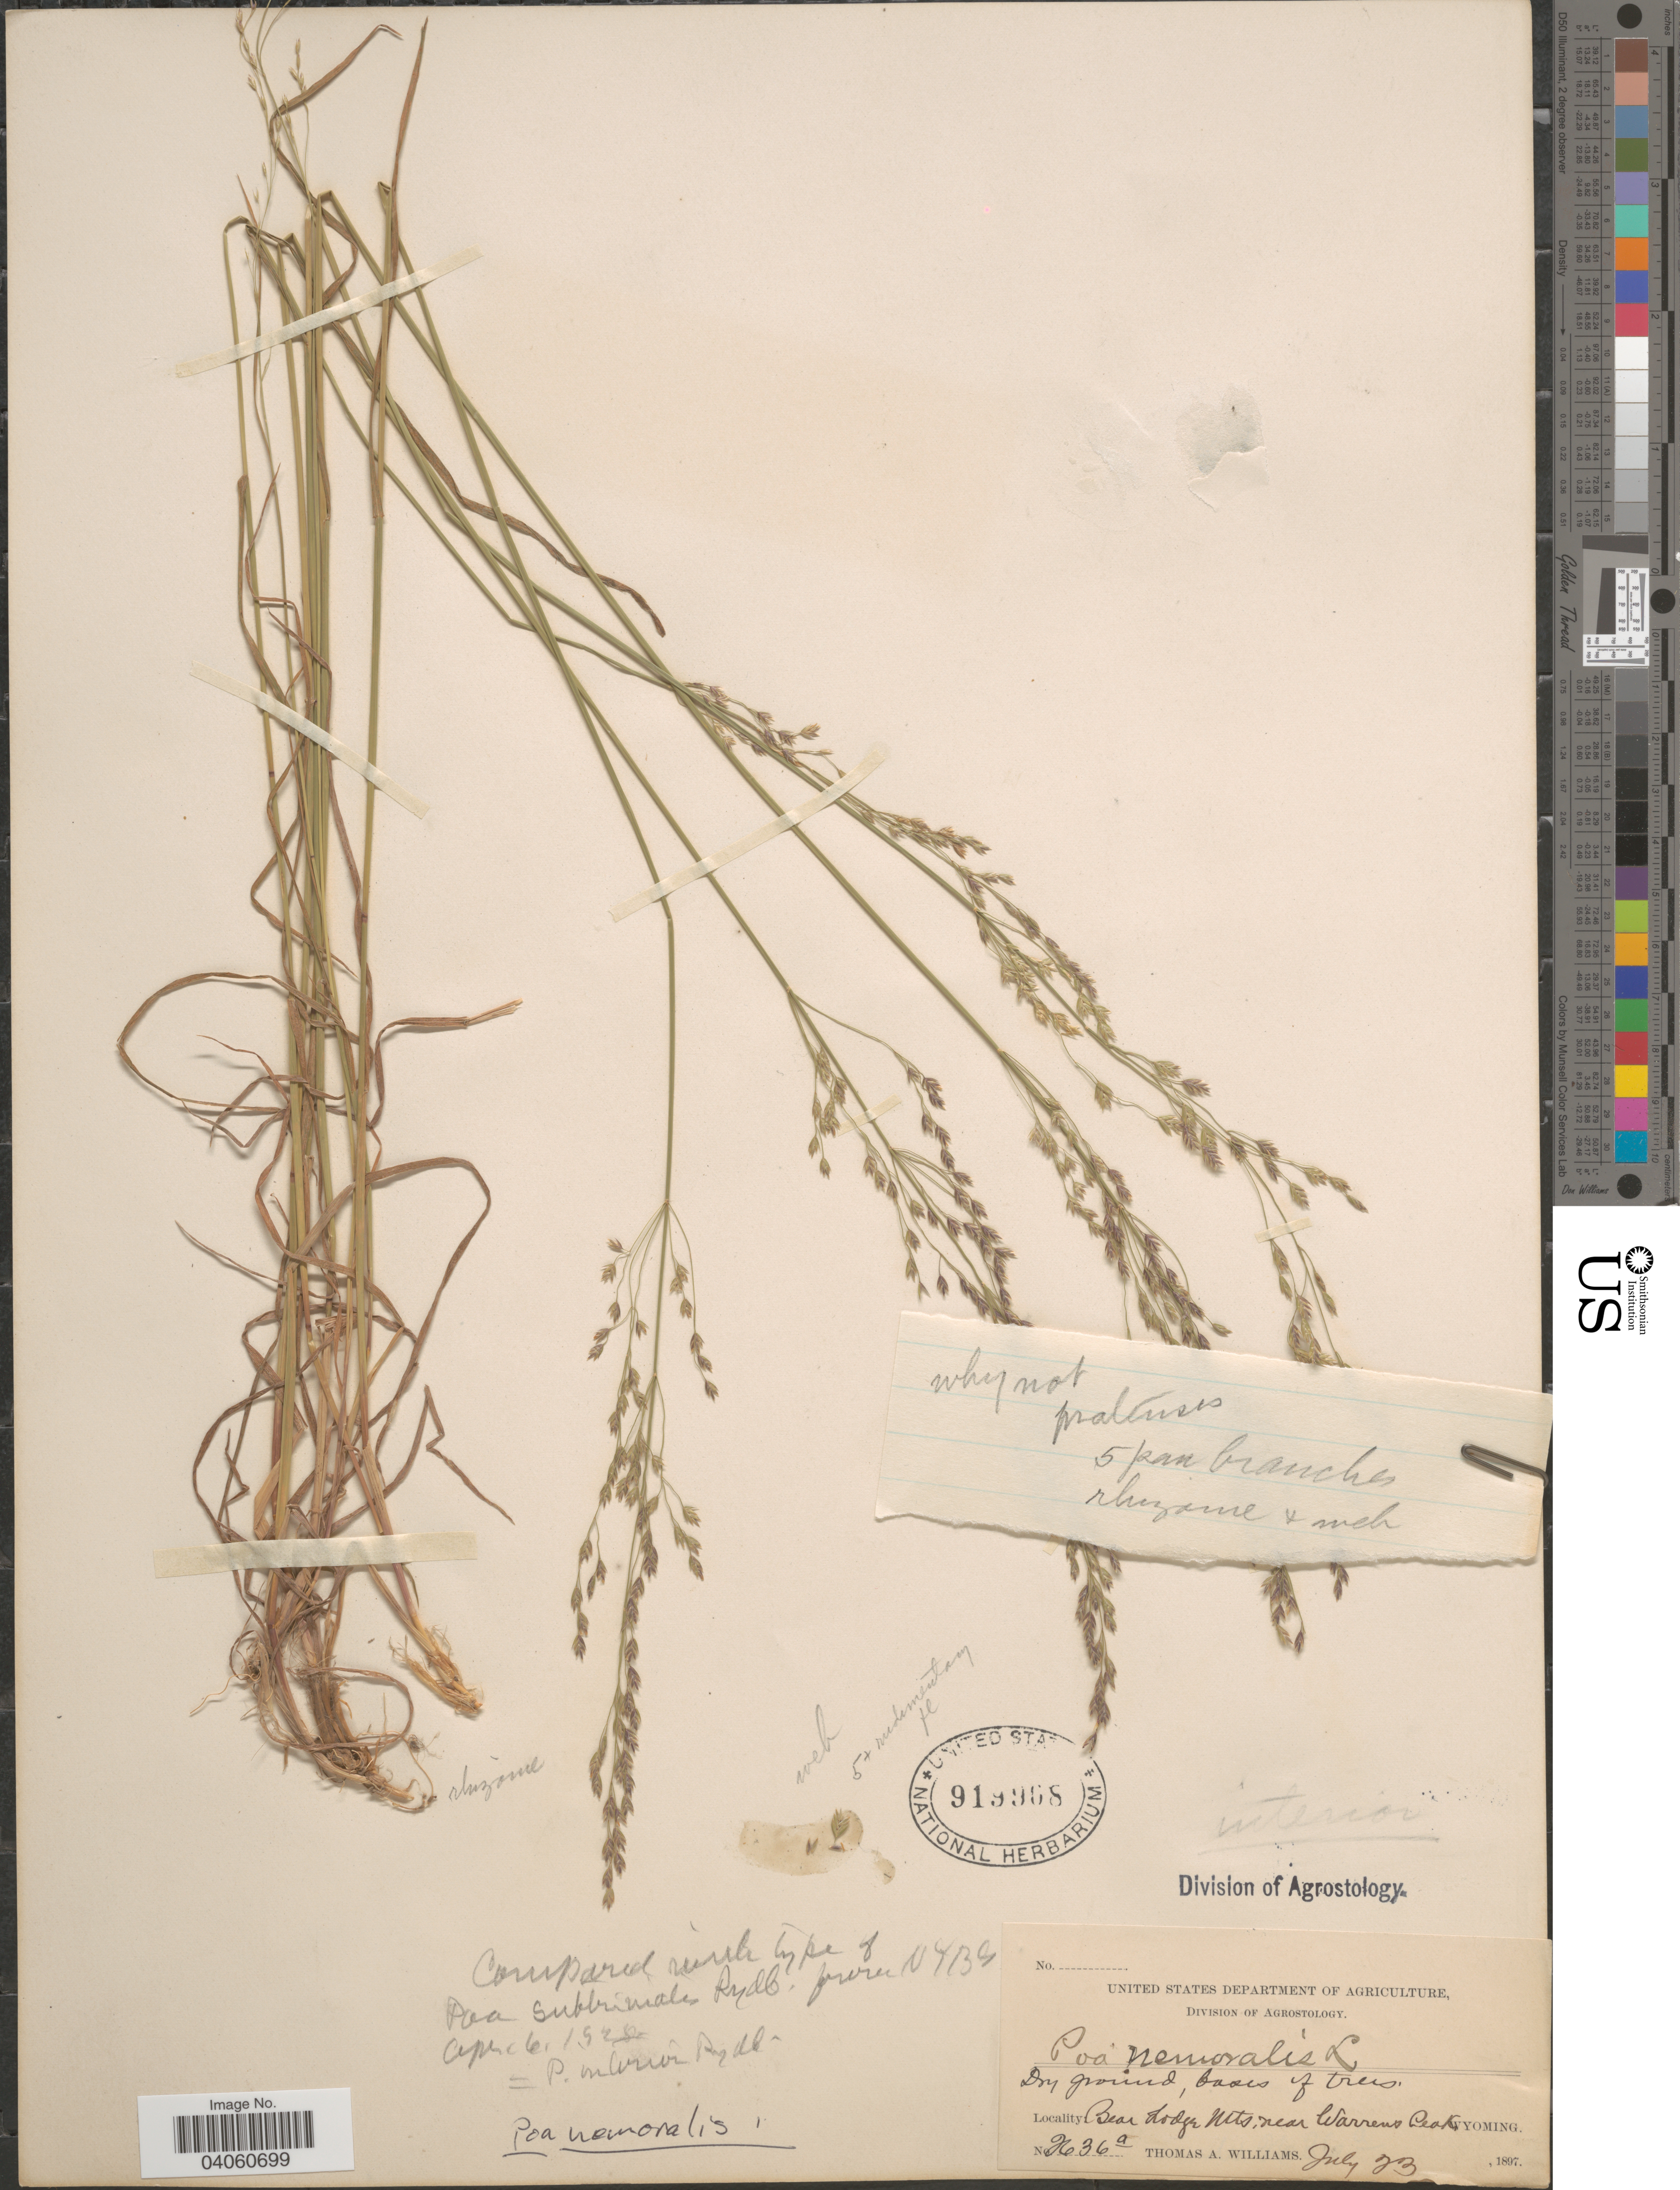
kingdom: Plantae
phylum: Tracheophyta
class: Liliopsida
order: Poales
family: Poaceae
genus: Poa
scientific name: Poa nemoralis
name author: L.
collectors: T. A. Williams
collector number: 2636a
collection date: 1897-07-23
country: United States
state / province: Wyoming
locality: Bear Lodge Mts, near Warrens Peak.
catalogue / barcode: US 919968